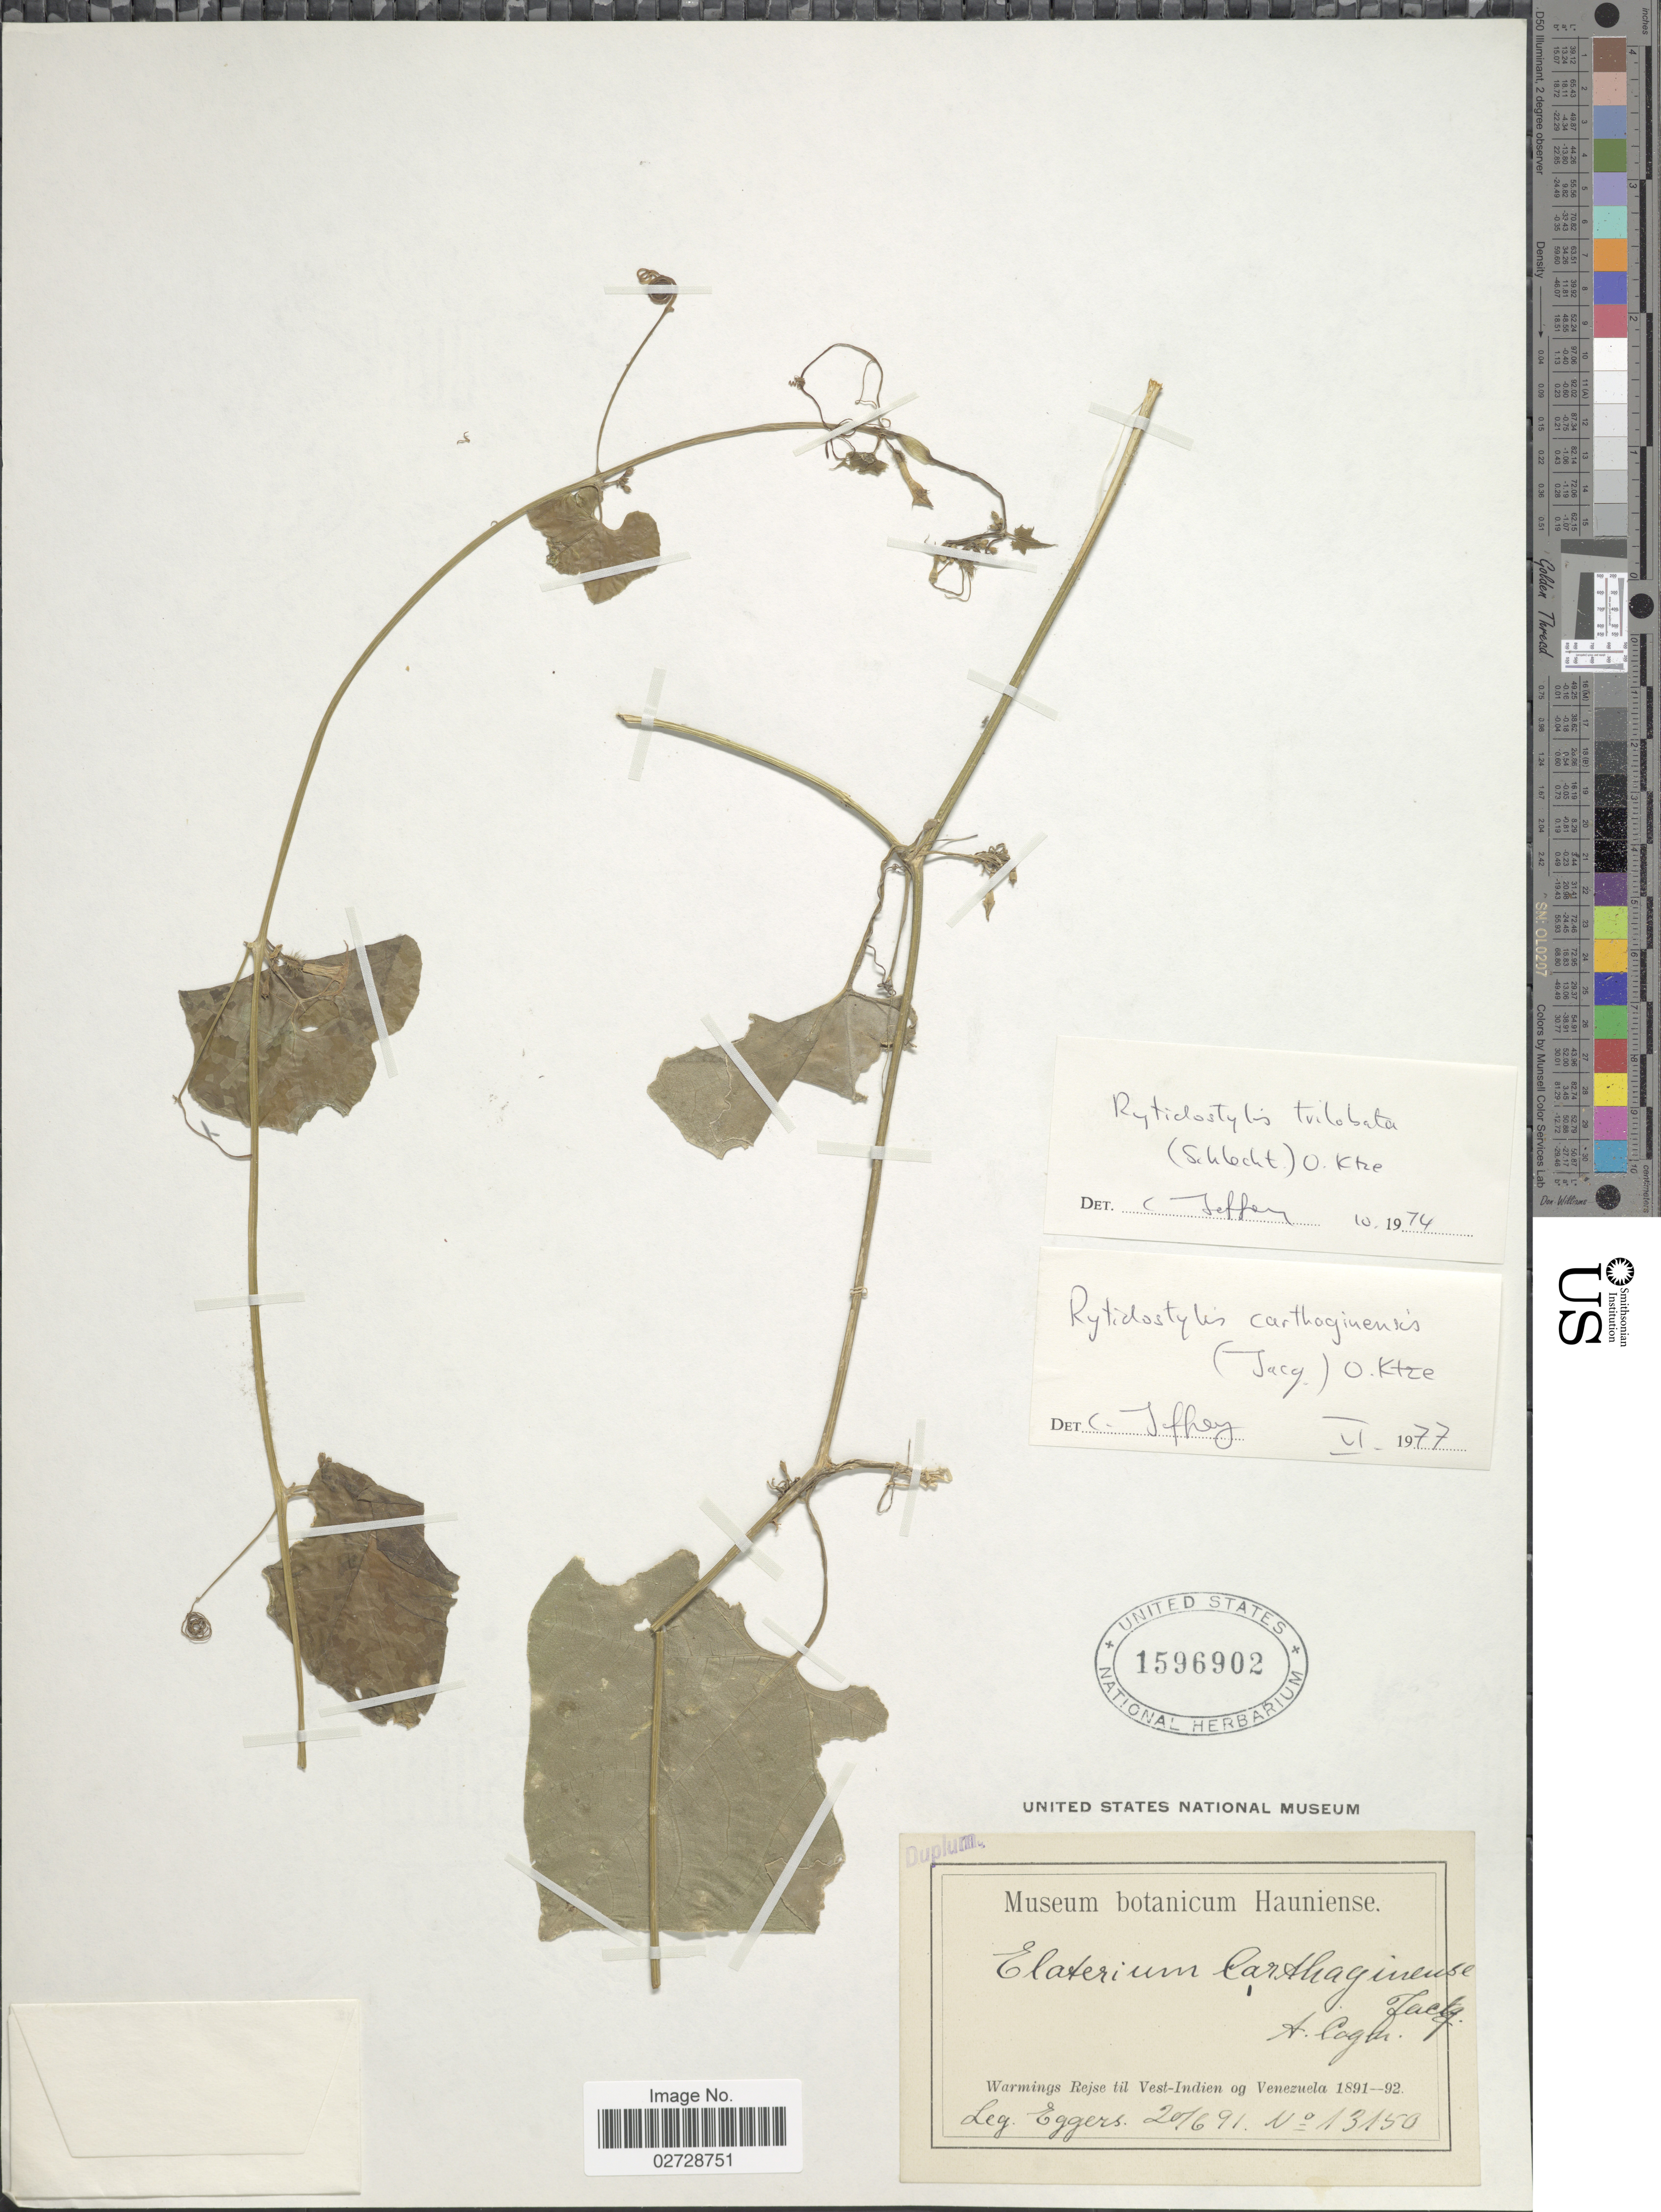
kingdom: Plantae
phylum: Tracheophyta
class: Magnoliopsida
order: Cucurbitales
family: Cucurbitaceae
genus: Cyclanthera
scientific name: Cyclanthera carthagenensis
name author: (Jacq.) H. Schaef. & S.S. Renner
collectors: -. Eggers & -. Warmings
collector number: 13150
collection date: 1891-06-20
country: Venezuela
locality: Vest-Indien og Venezuela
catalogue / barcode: US 1596902